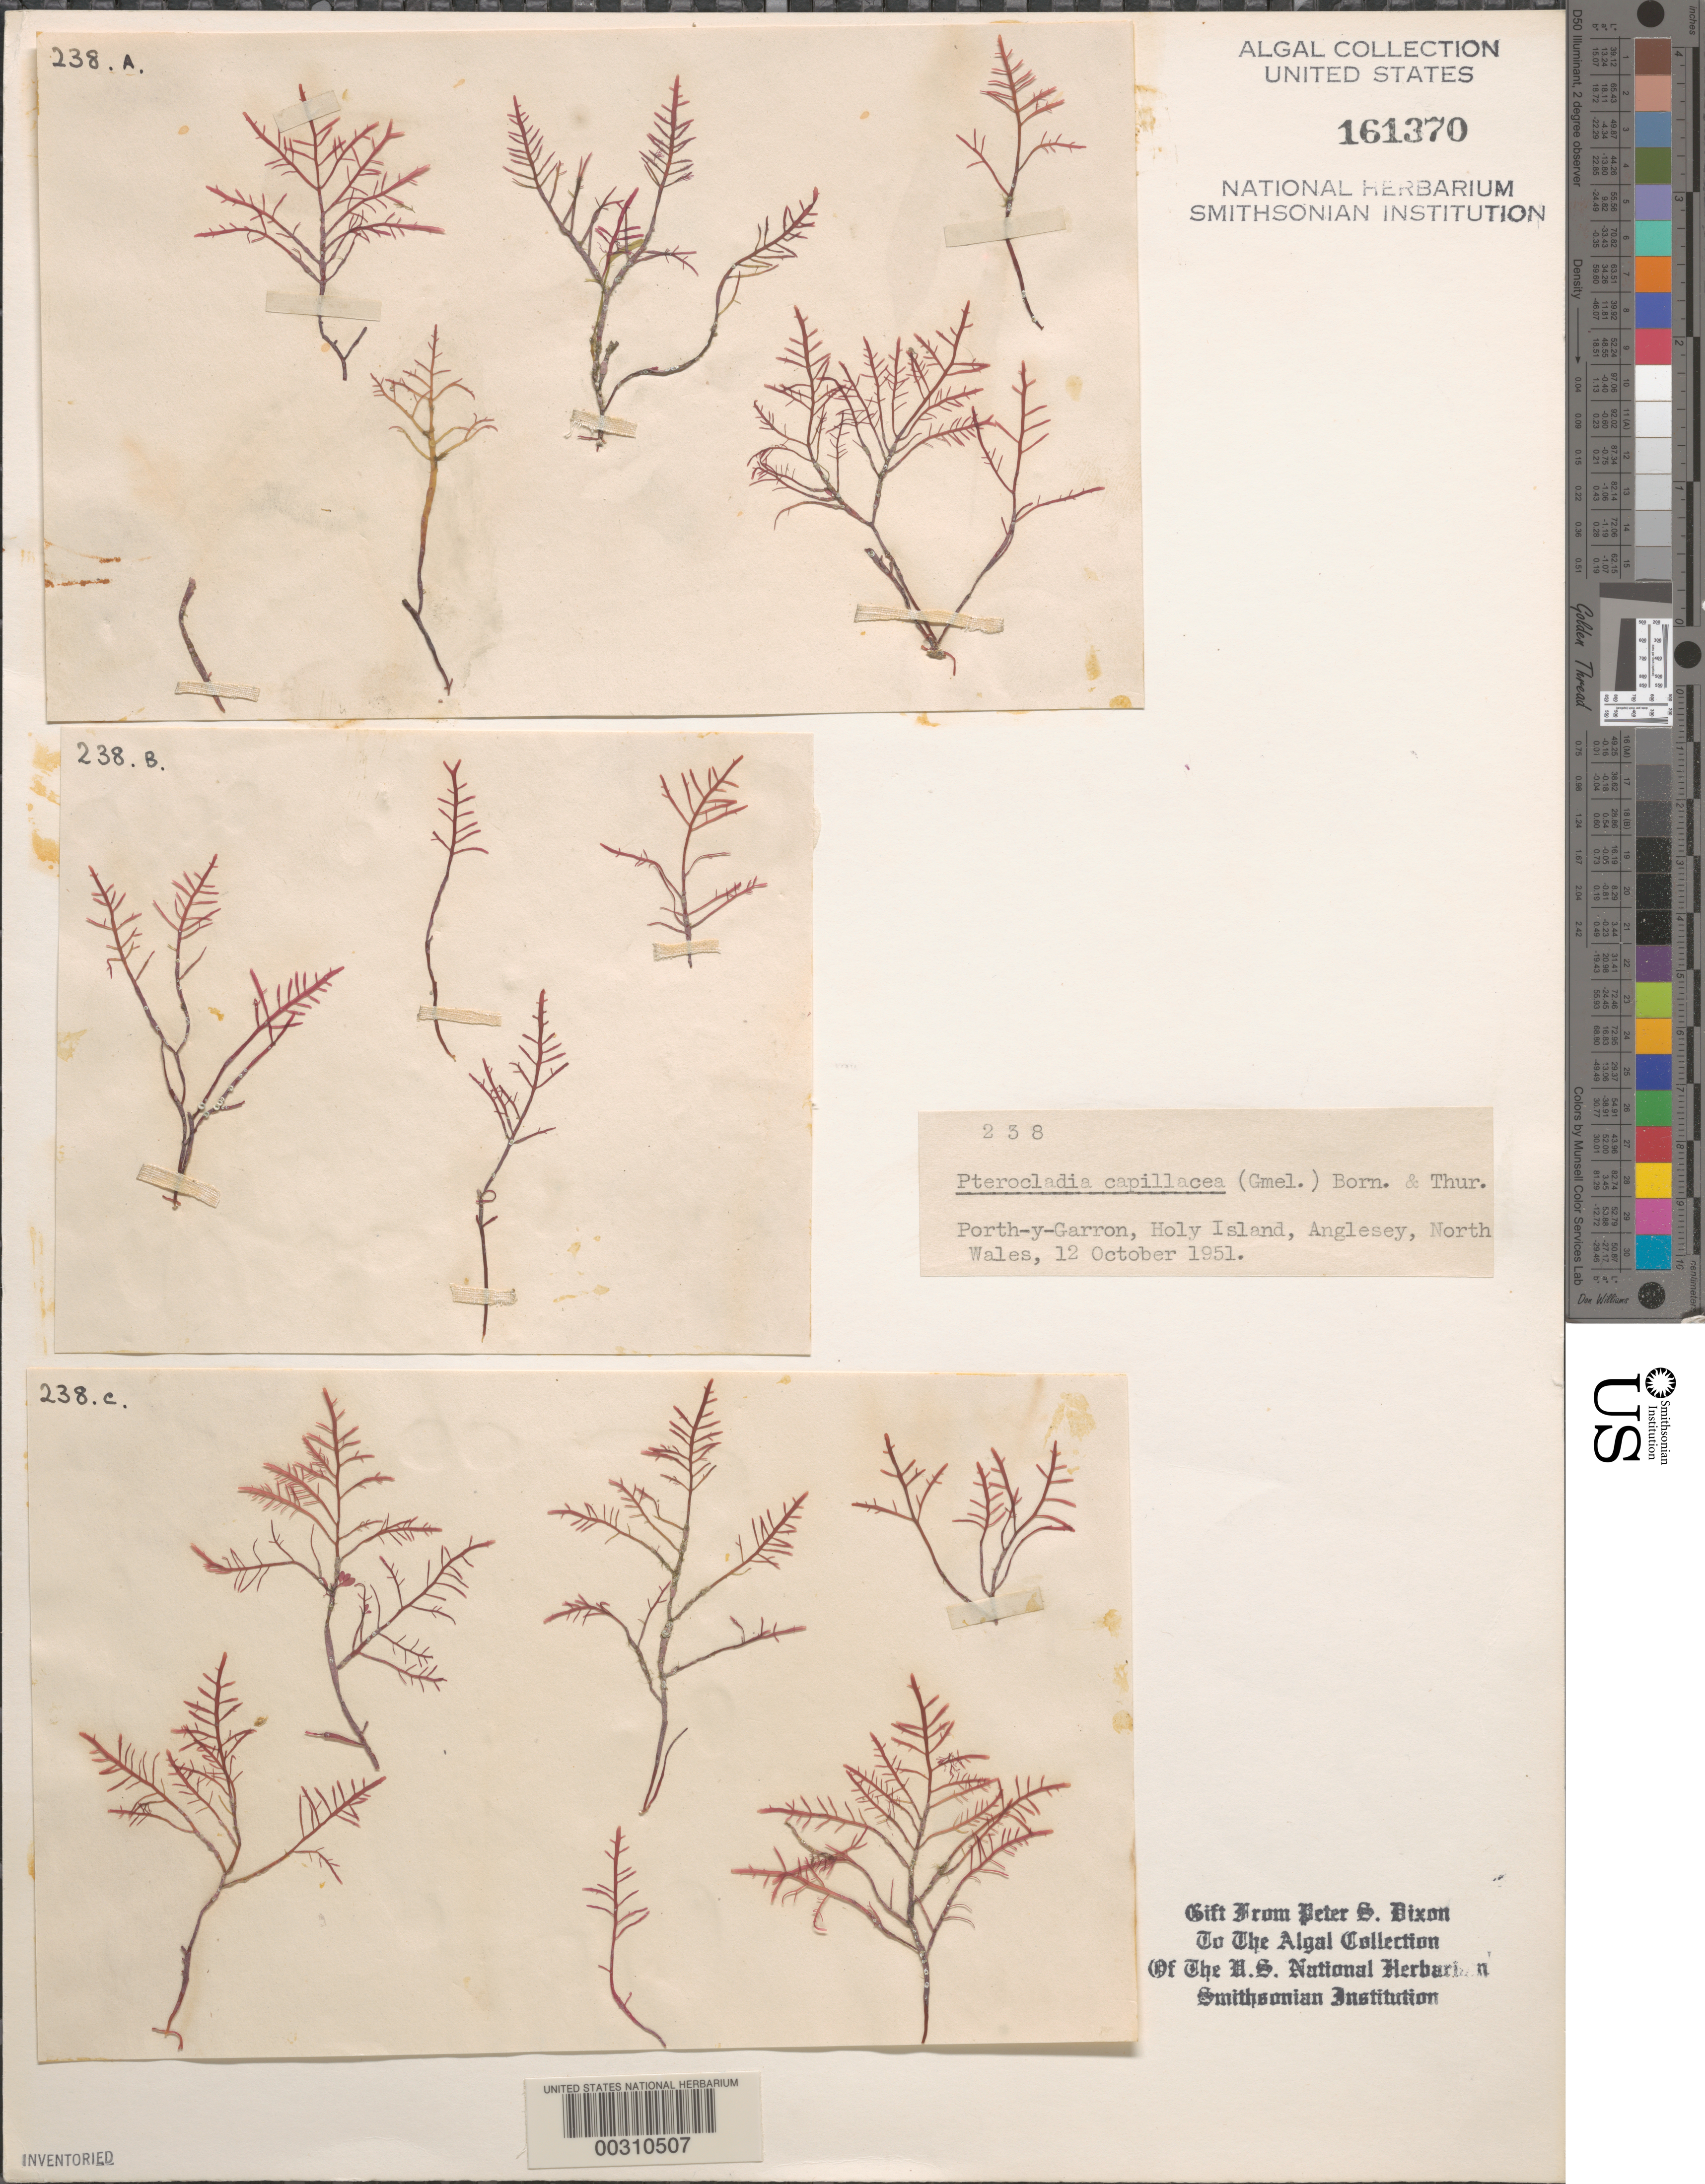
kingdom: Plantae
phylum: Rhodophyta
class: Florideophyceae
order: Gelidiales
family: Pterocladiaceae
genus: Pterocladiella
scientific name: Pterocladiella capillacea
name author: (S.G. Gmel.) Santelices & Hommers.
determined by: Algae name updating Project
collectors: P. S. Dixon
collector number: PSD 258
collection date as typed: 12 Oct 1951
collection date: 1951-10-12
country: United Kingdom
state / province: Wales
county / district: Gwynedd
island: Anglesey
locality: Porth-y-Garron, Holy Island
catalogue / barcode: US 161370